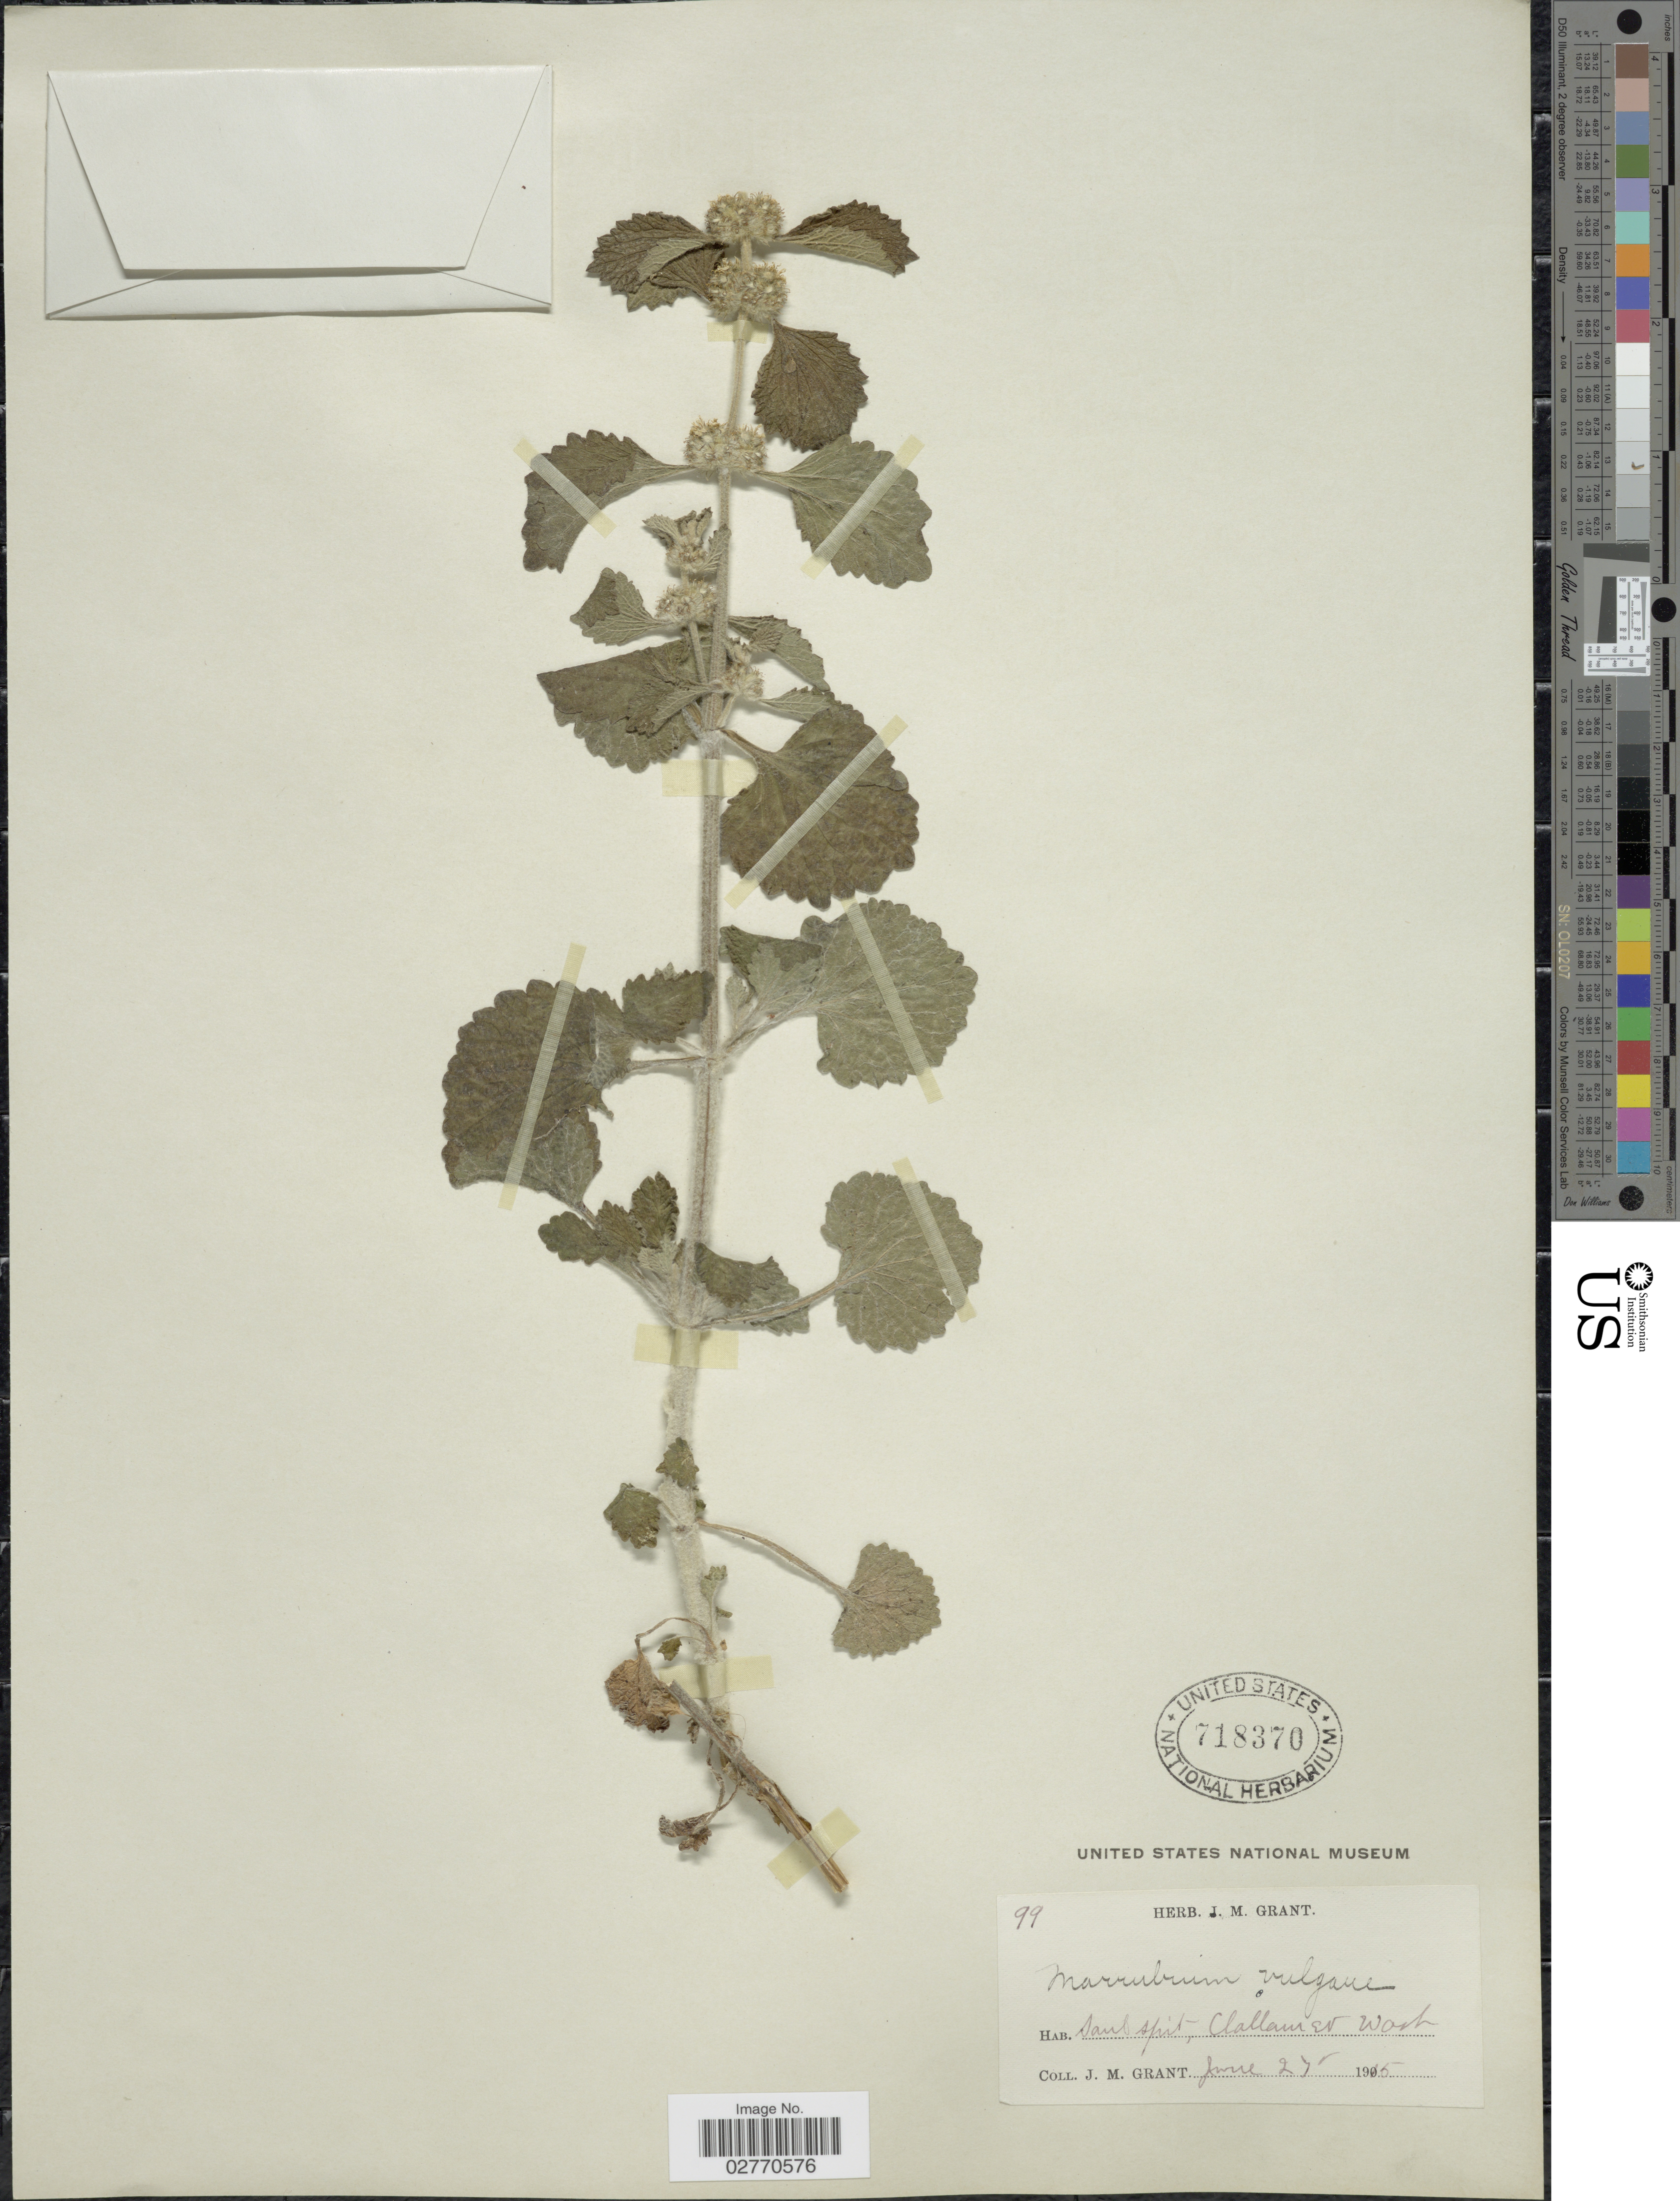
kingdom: Plantae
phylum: Tracheophyta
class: Magnoliopsida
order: Lamiales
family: Lamiaceae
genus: Marrubium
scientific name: Marrubium vulgare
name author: L.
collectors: J. M. Grant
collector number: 99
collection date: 1915-06-27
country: United States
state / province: Washington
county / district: Clallam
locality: Clallam Co Wash..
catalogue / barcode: US 718370